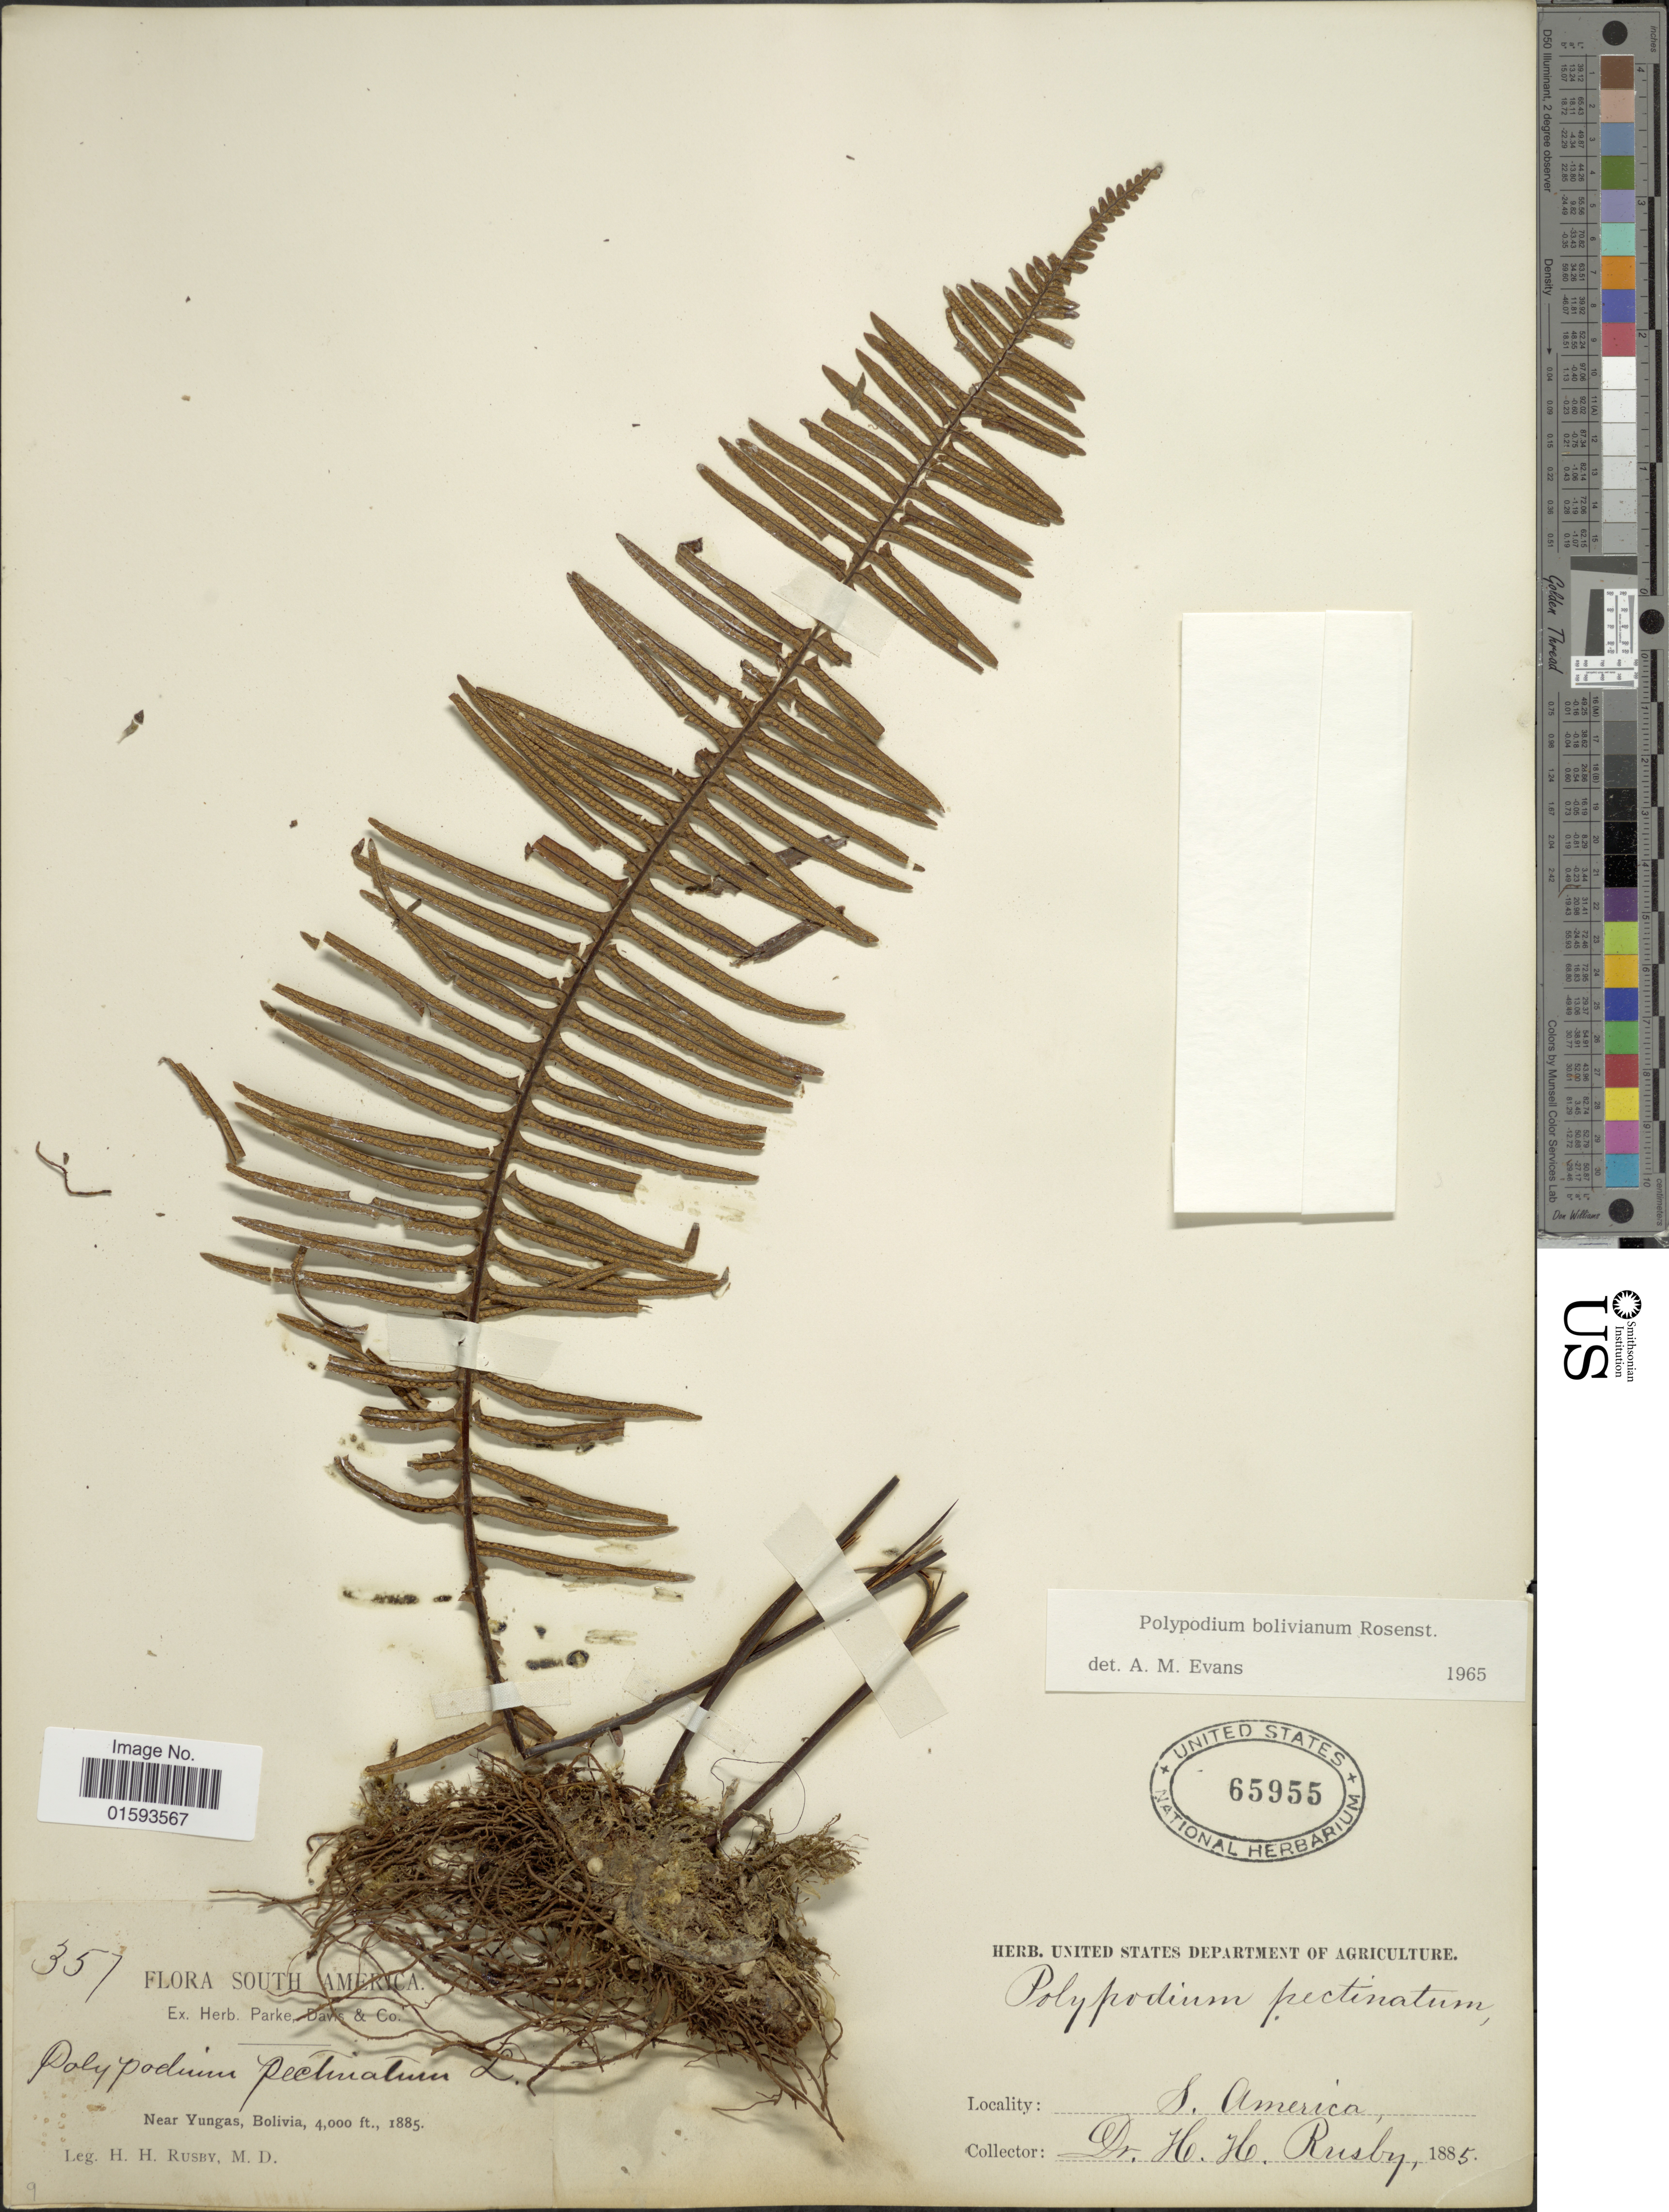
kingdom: Plantae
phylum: Tracheophyta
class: Polypodiopsida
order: Polypodiales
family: Polypodiaceae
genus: Pecluma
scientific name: Pecluma divaricata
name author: (E. Fourn.) Mickel & Beitel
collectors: H. H. Rusby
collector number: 357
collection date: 1885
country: Bolivia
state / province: La Paz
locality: Near Yungas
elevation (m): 1219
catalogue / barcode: US 65955